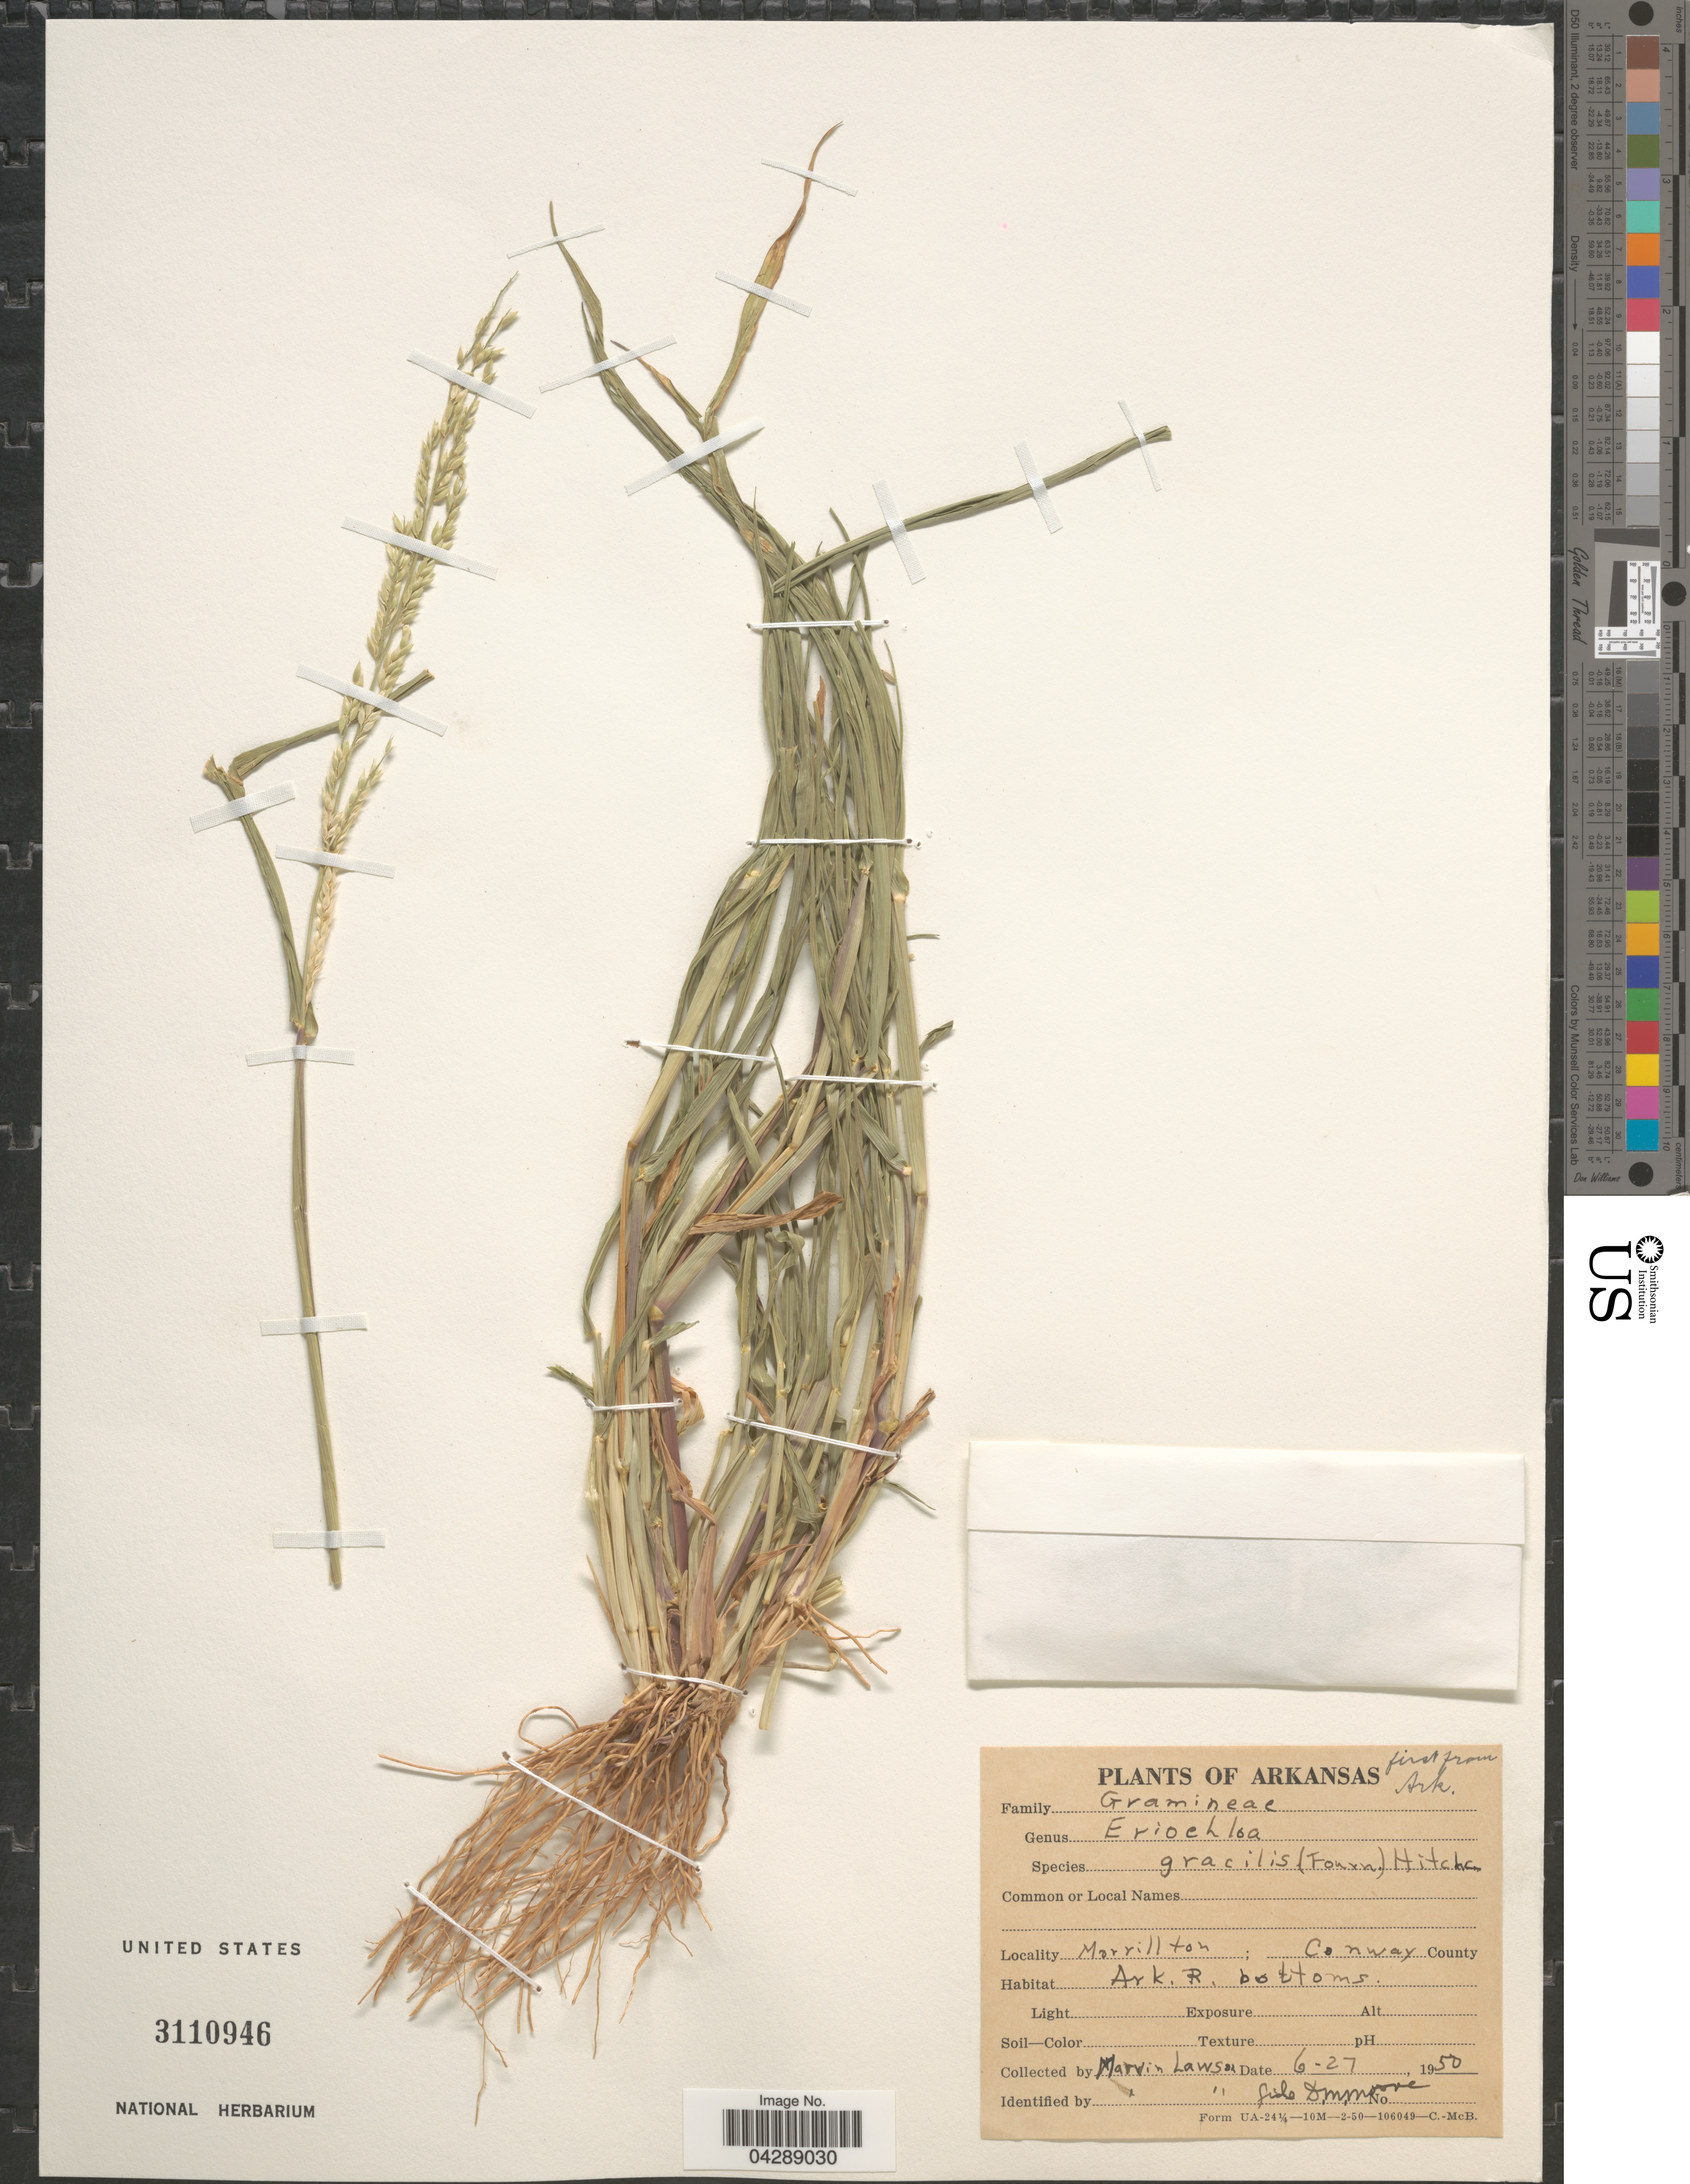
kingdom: Plantae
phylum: Tracheophyta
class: Liliopsida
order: Poales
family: Poaceae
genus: Eriochloa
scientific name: Eriochloa acuminata var. acuminata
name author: (J. Presl) Kunth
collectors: M. A. Lawson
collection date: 1950-06-27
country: United States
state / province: Arkansas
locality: Morrillton; Conway County. Ark. R. bottoms.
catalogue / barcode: US 3110946